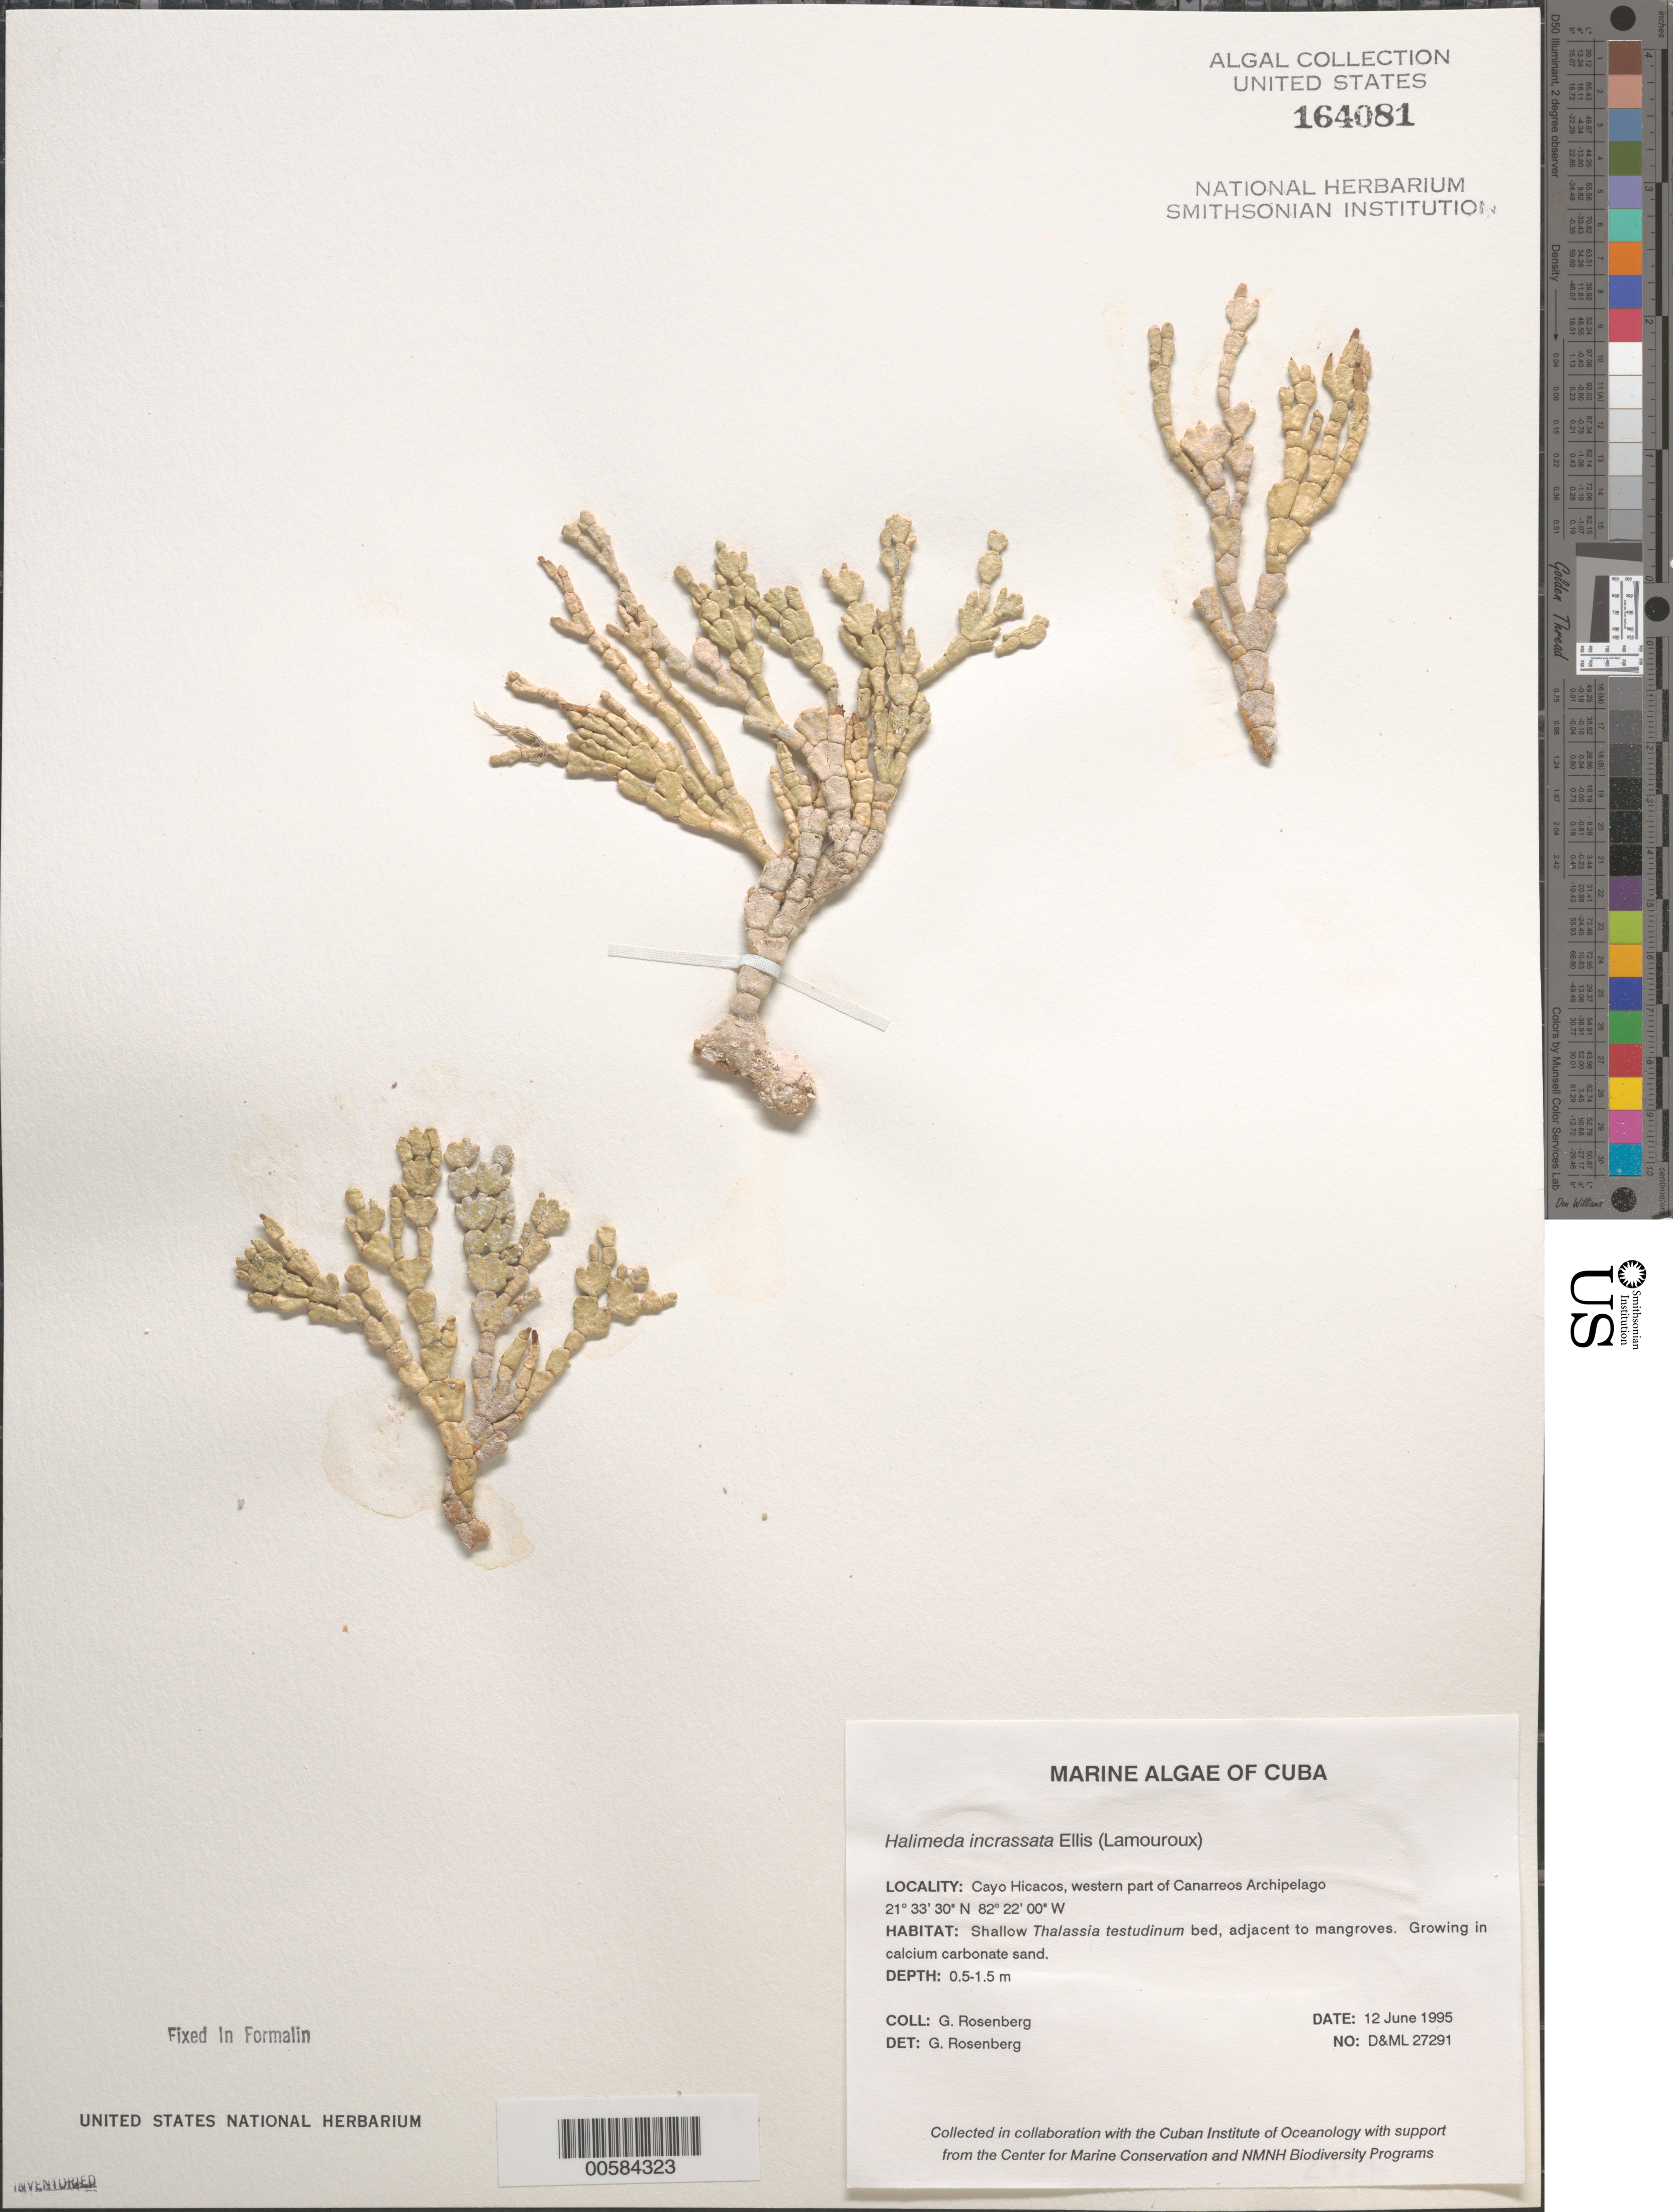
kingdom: Plantae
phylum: Chlorophyta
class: Ulvophyceae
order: Bryopsidales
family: Halimedaceae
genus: Halimeda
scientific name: Halimeda incrassata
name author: (J. Ellis) J.V.Lamouroux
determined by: Rosenberg, G.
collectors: G. Rosenberg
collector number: D&ML 27291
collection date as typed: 12 Jun 1995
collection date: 1995-06-12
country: Cuba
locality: Cayo hicacos, western canarreos archipelago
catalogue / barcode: US 164081